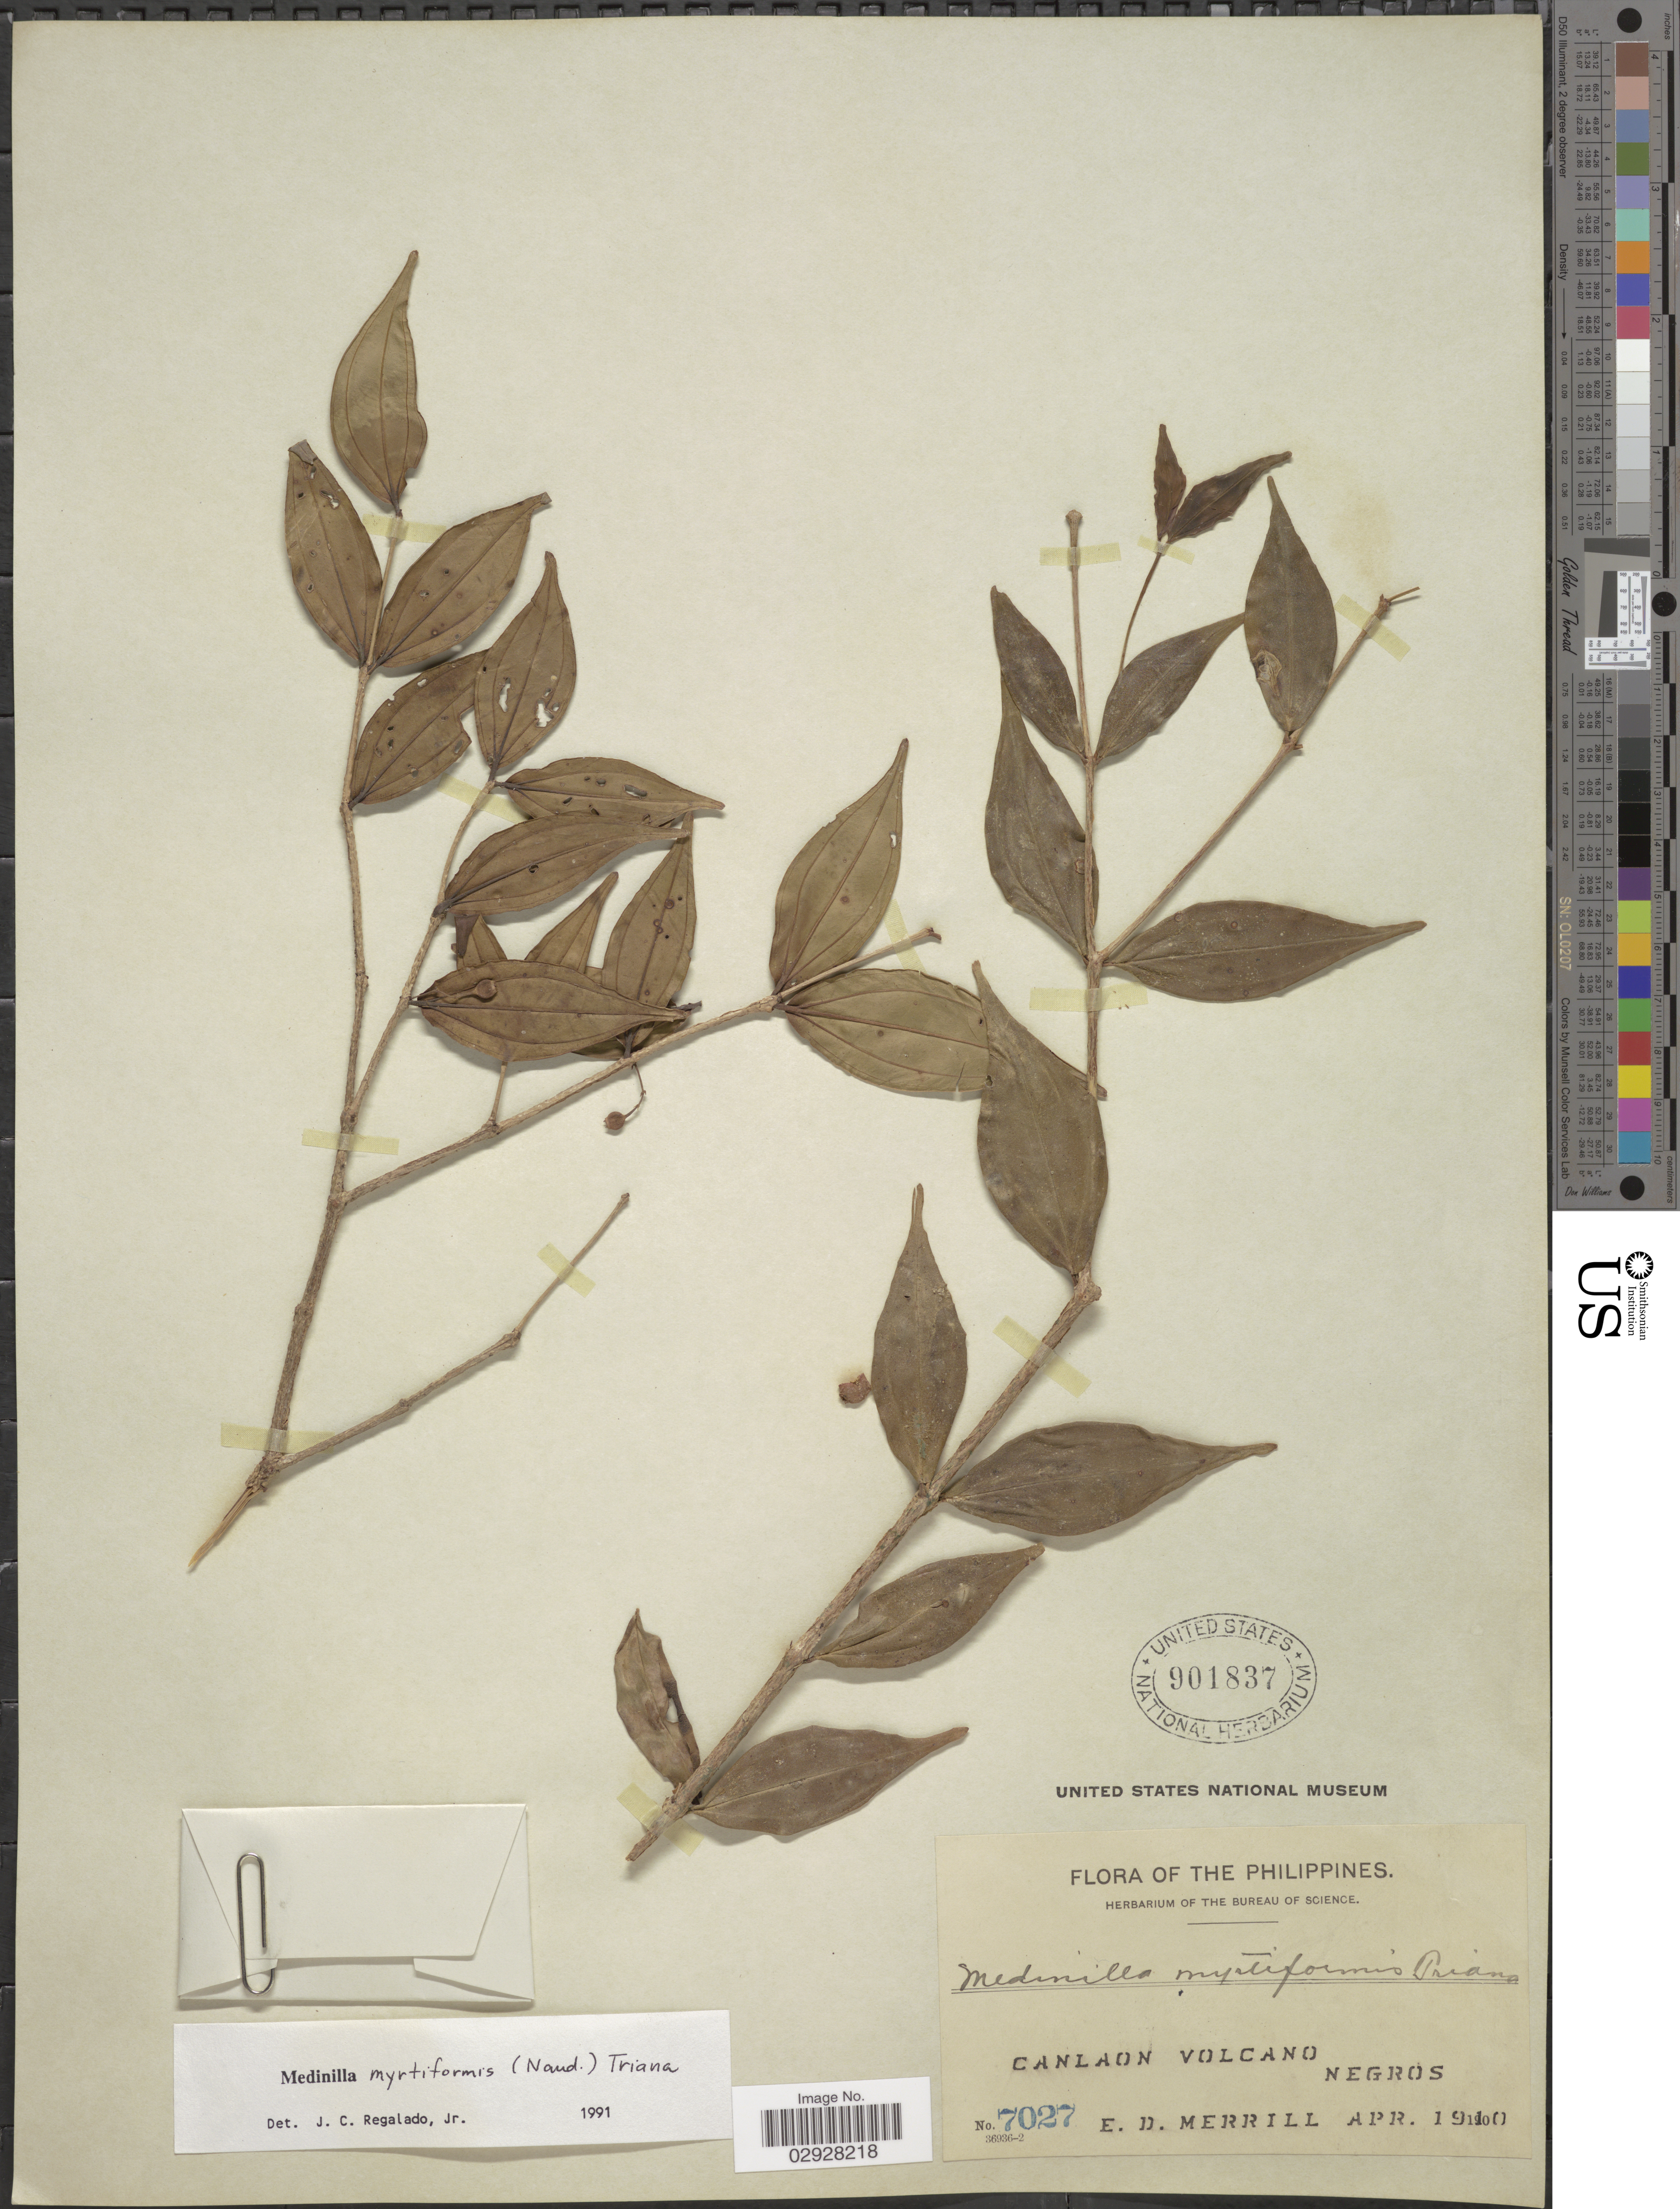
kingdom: Plantae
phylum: Tracheophyta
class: Magnoliopsida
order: Myrtales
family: Melastomataceae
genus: Medinilla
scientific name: Medinilla myrtiformis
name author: (Naudin) Triana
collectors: E. D. Merrill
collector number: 7027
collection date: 1910-04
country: Philippines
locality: Canlaon Volcano, Negros.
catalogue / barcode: US 901837